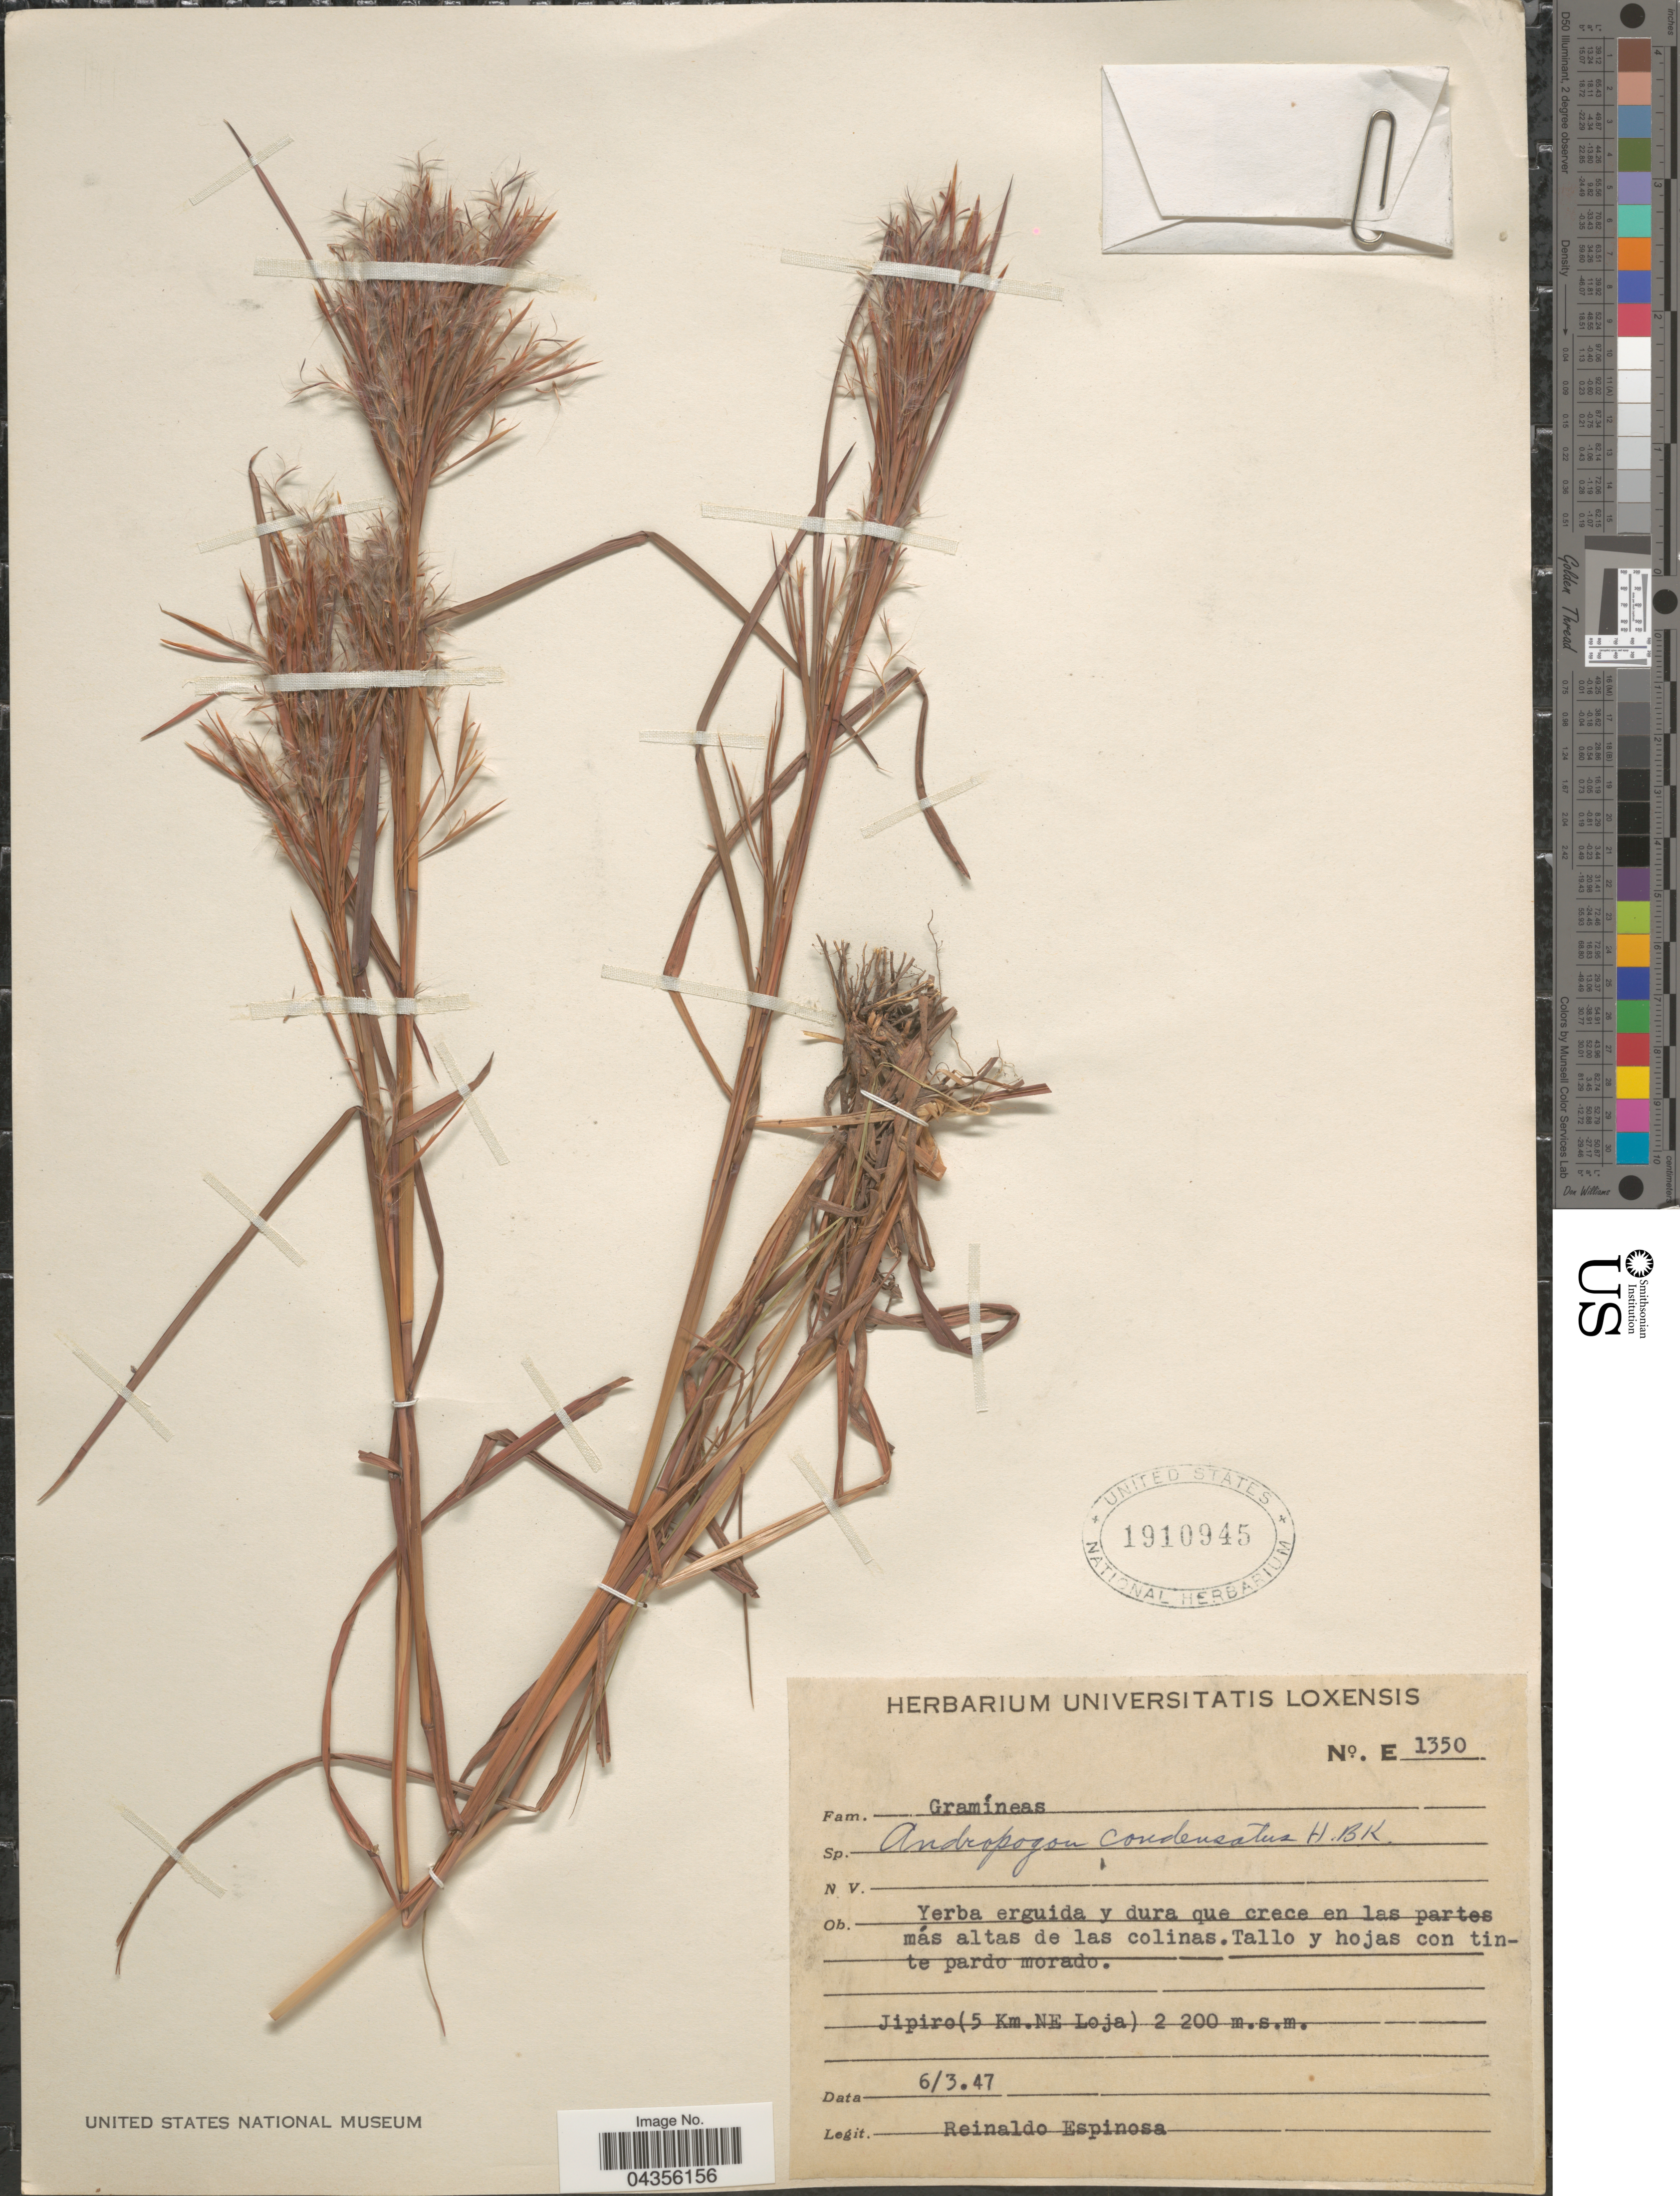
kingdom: Plantae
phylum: Tracheophyta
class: Liliopsida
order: Poales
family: Poaceae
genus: Schizachyrium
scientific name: Schizachyrium condensatum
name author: (Kunth) Nees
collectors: R. Espinosa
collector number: E1350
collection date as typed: Transcribed d/m/y: 6/3/47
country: Ecuador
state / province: Loja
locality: Jipiro (5 Km. NE Loja).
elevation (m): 2200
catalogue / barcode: US 1910945